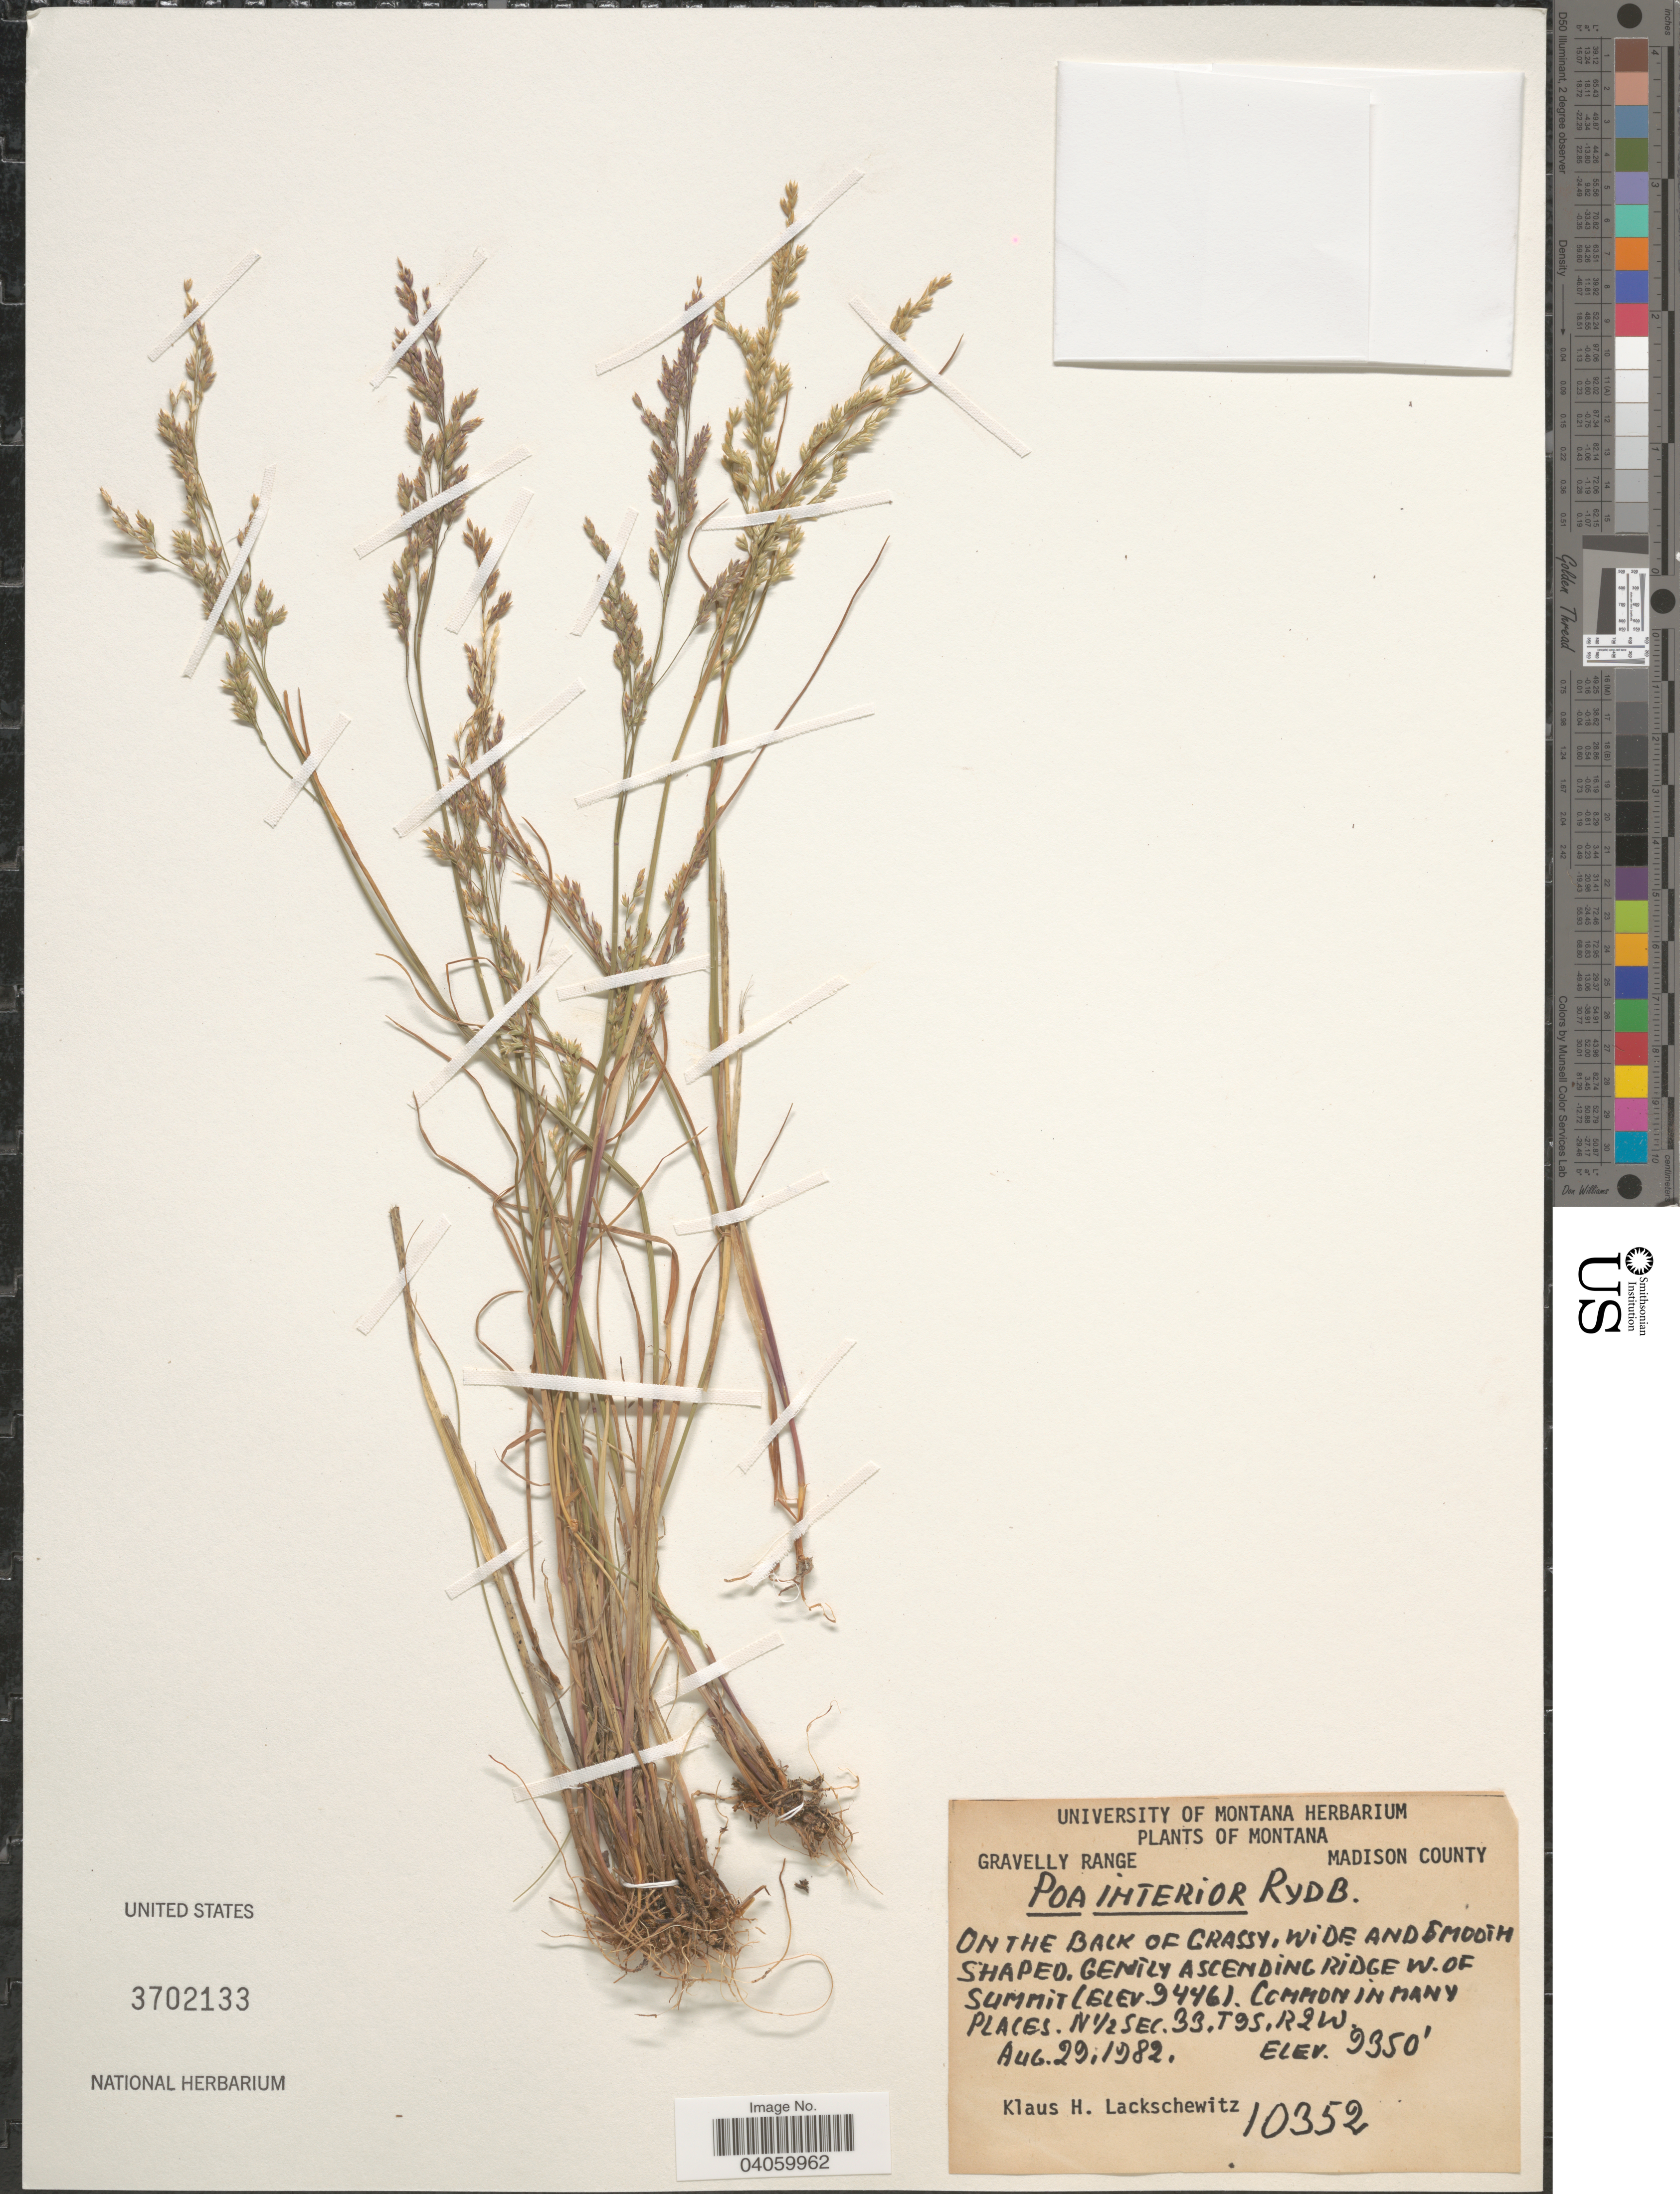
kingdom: Plantae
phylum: Tracheophyta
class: Liliopsida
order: Poales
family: Poaceae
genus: Poa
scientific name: Poa interior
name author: Rydb.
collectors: K. Lackschewitz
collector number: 10352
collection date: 1982-08-29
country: United States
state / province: Montana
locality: Gravelly range. Madison County. On the back of grassy, wide and smooth shaped, gently ascending ridge w. of summit. N½ Sec.33,T9S,R2W.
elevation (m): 2850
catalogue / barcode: US 3702133